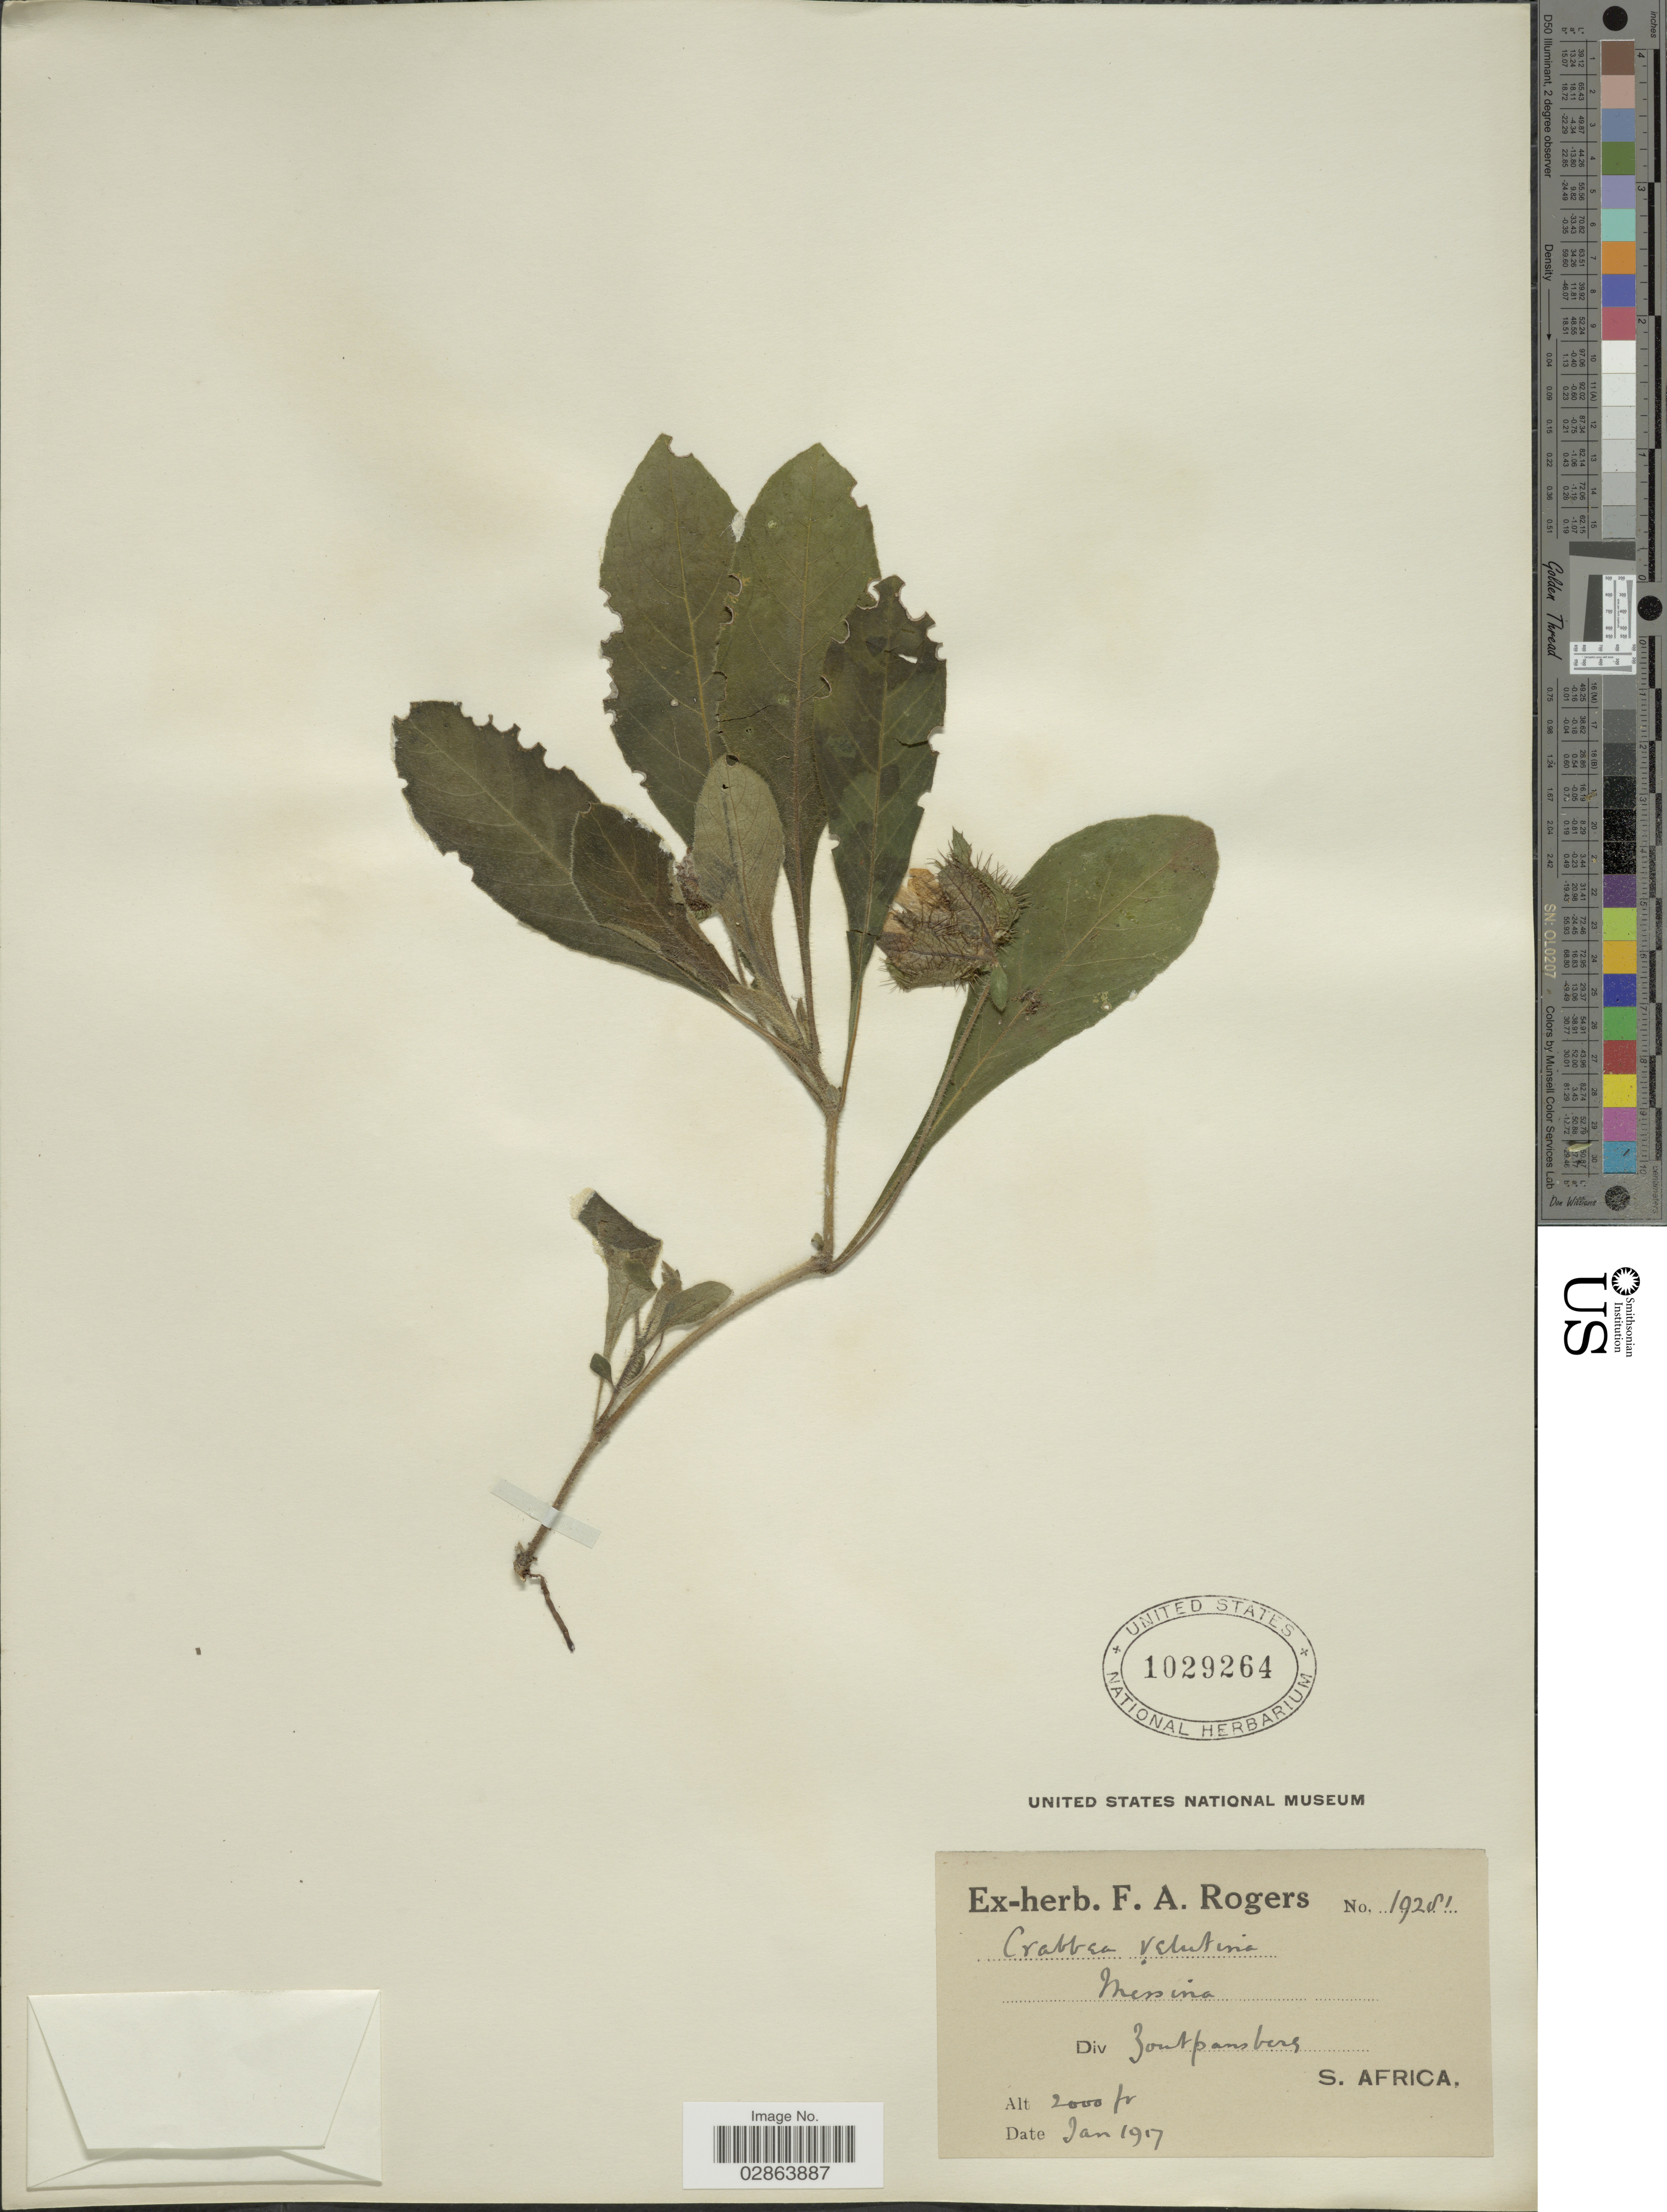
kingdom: Plantae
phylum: Tracheophyta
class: Magnoliopsida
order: Lamiales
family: Acanthaceae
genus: Crabbea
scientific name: Crabbea velutina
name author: S. Moore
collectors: ex herb. F. A. Rogers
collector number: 19281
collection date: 1917-01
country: South Africa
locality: Div. Zoutpansberg.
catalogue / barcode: US 1029264